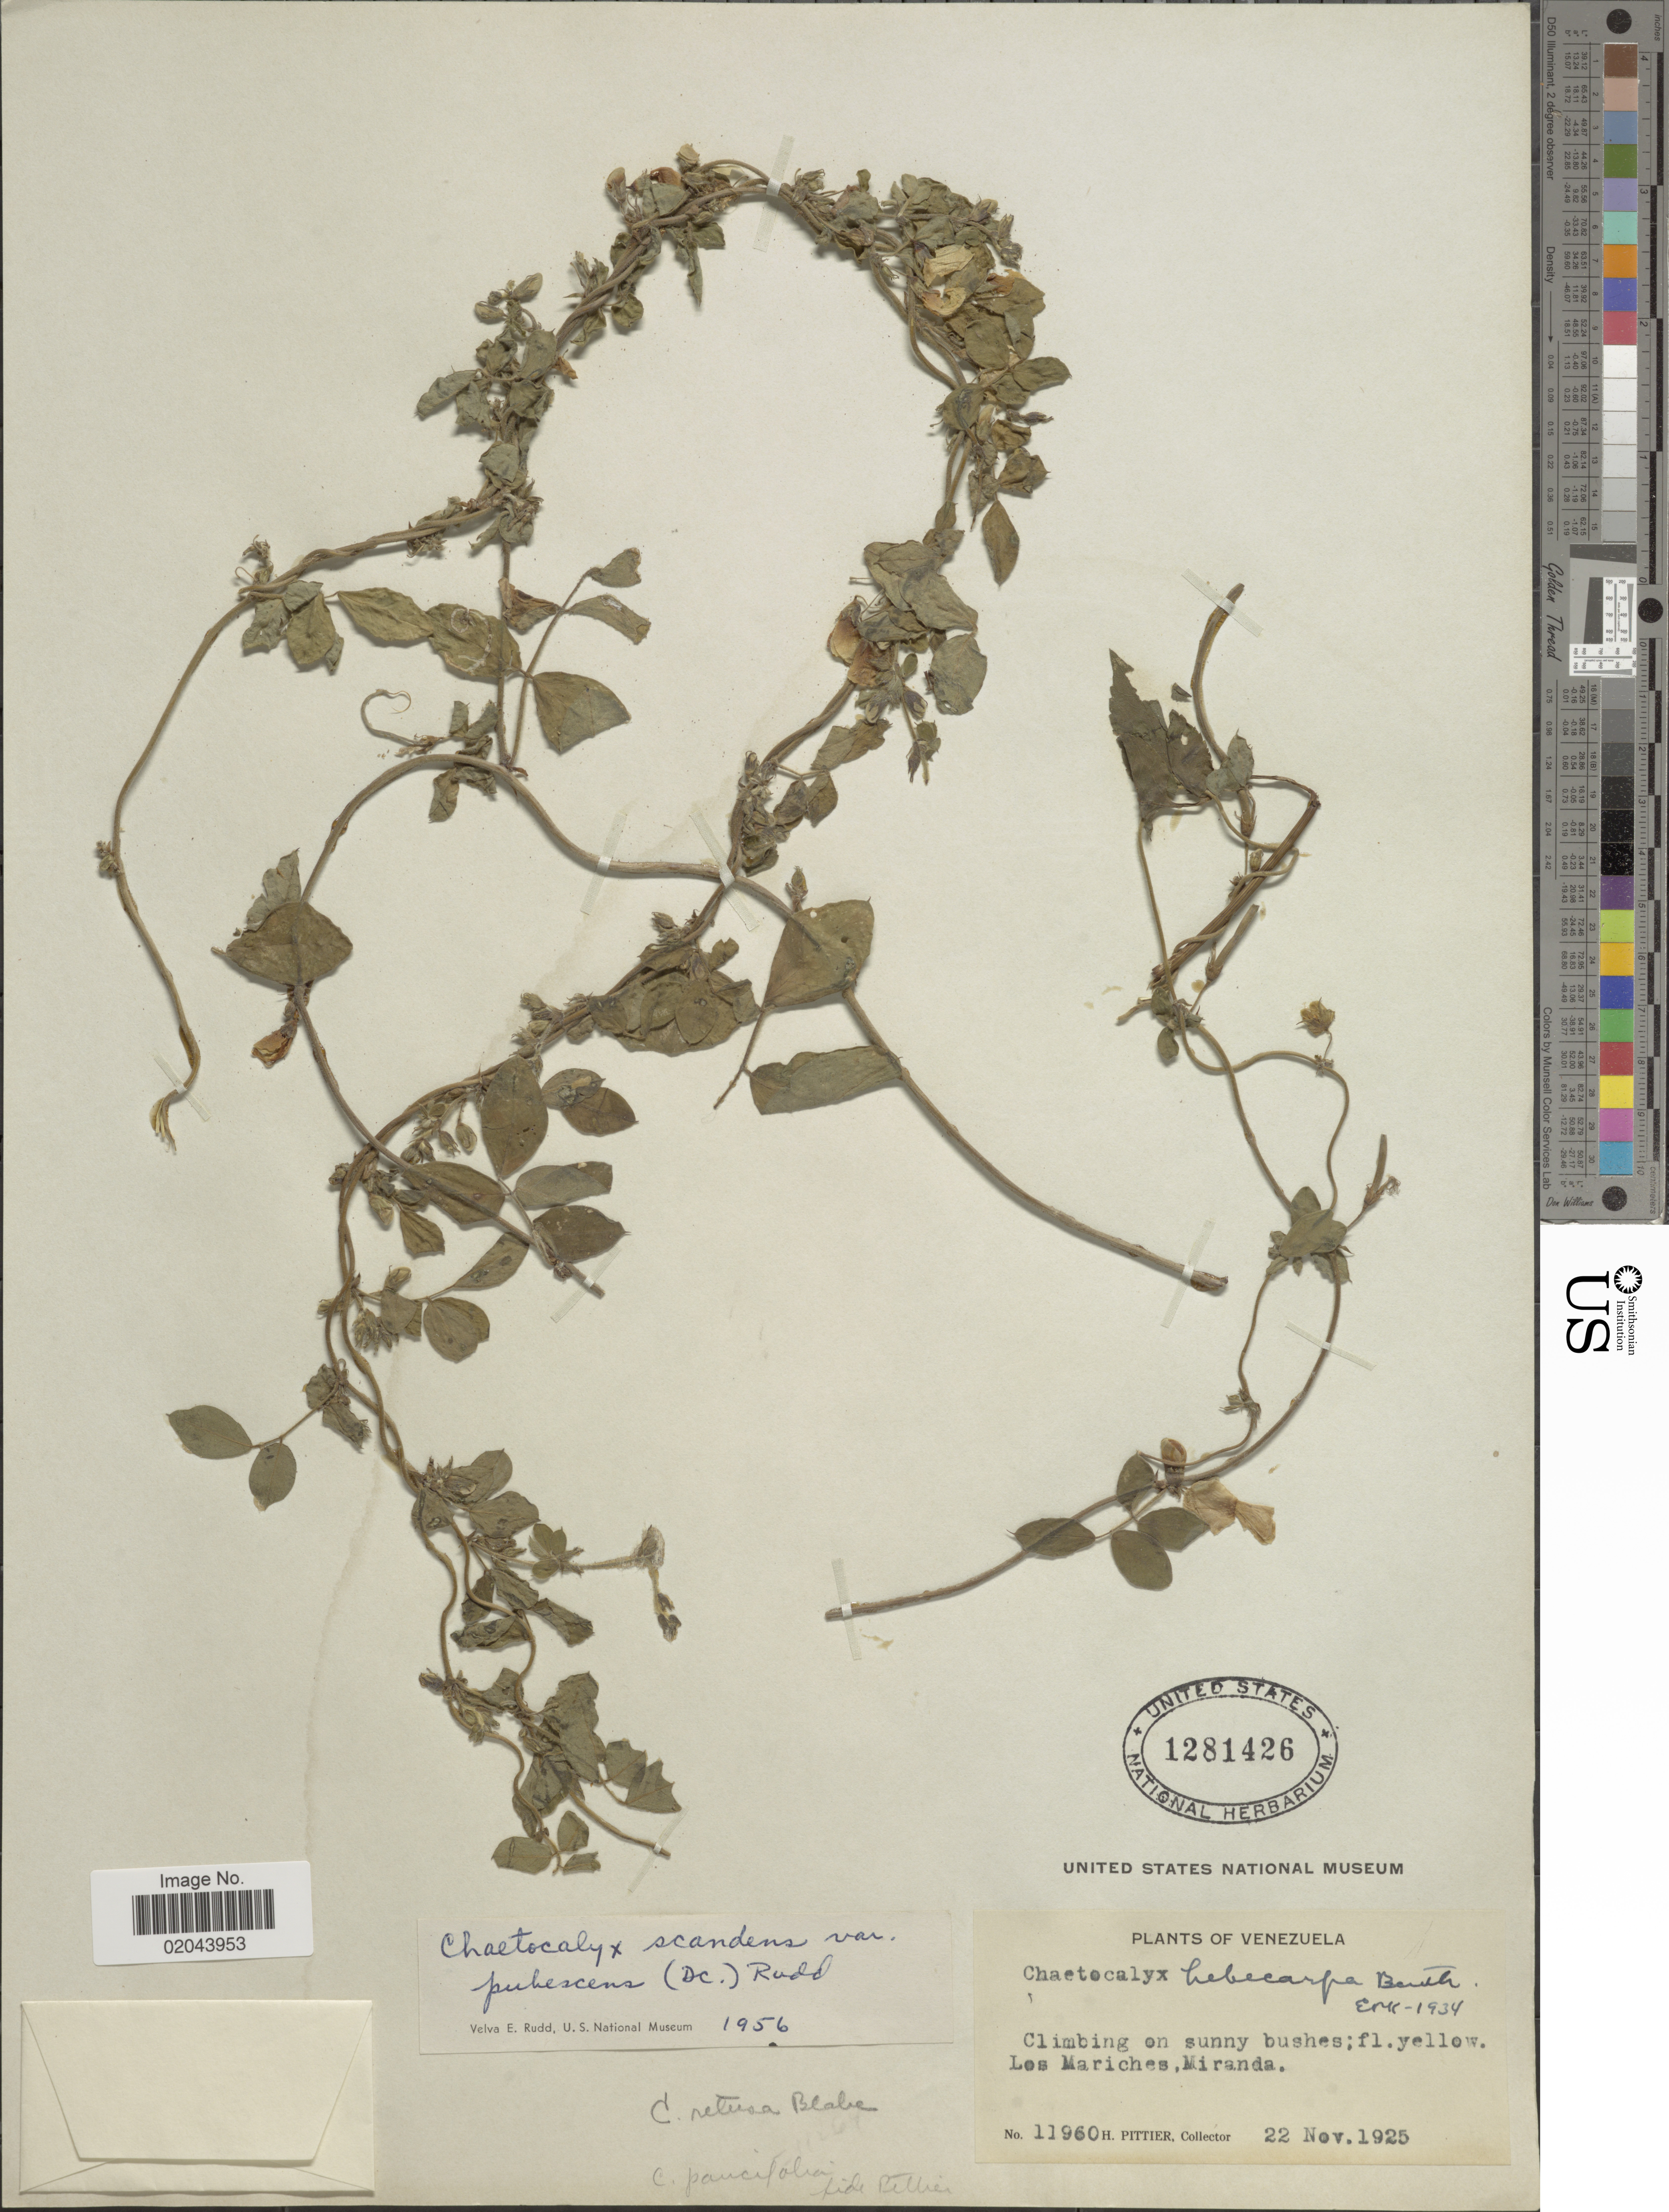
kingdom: Plantae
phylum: Tracheophyta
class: Magnoliopsida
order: Fabales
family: Fabaceae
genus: Chaetocalyx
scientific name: Chaetocalyx scandens var. pubescens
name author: (DC.) Rudd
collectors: H. F. Pittier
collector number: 11960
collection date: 1925-11-22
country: Venezuela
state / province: Miranda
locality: Climbing on sunny bushes, Los Mariches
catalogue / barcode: US 1281426